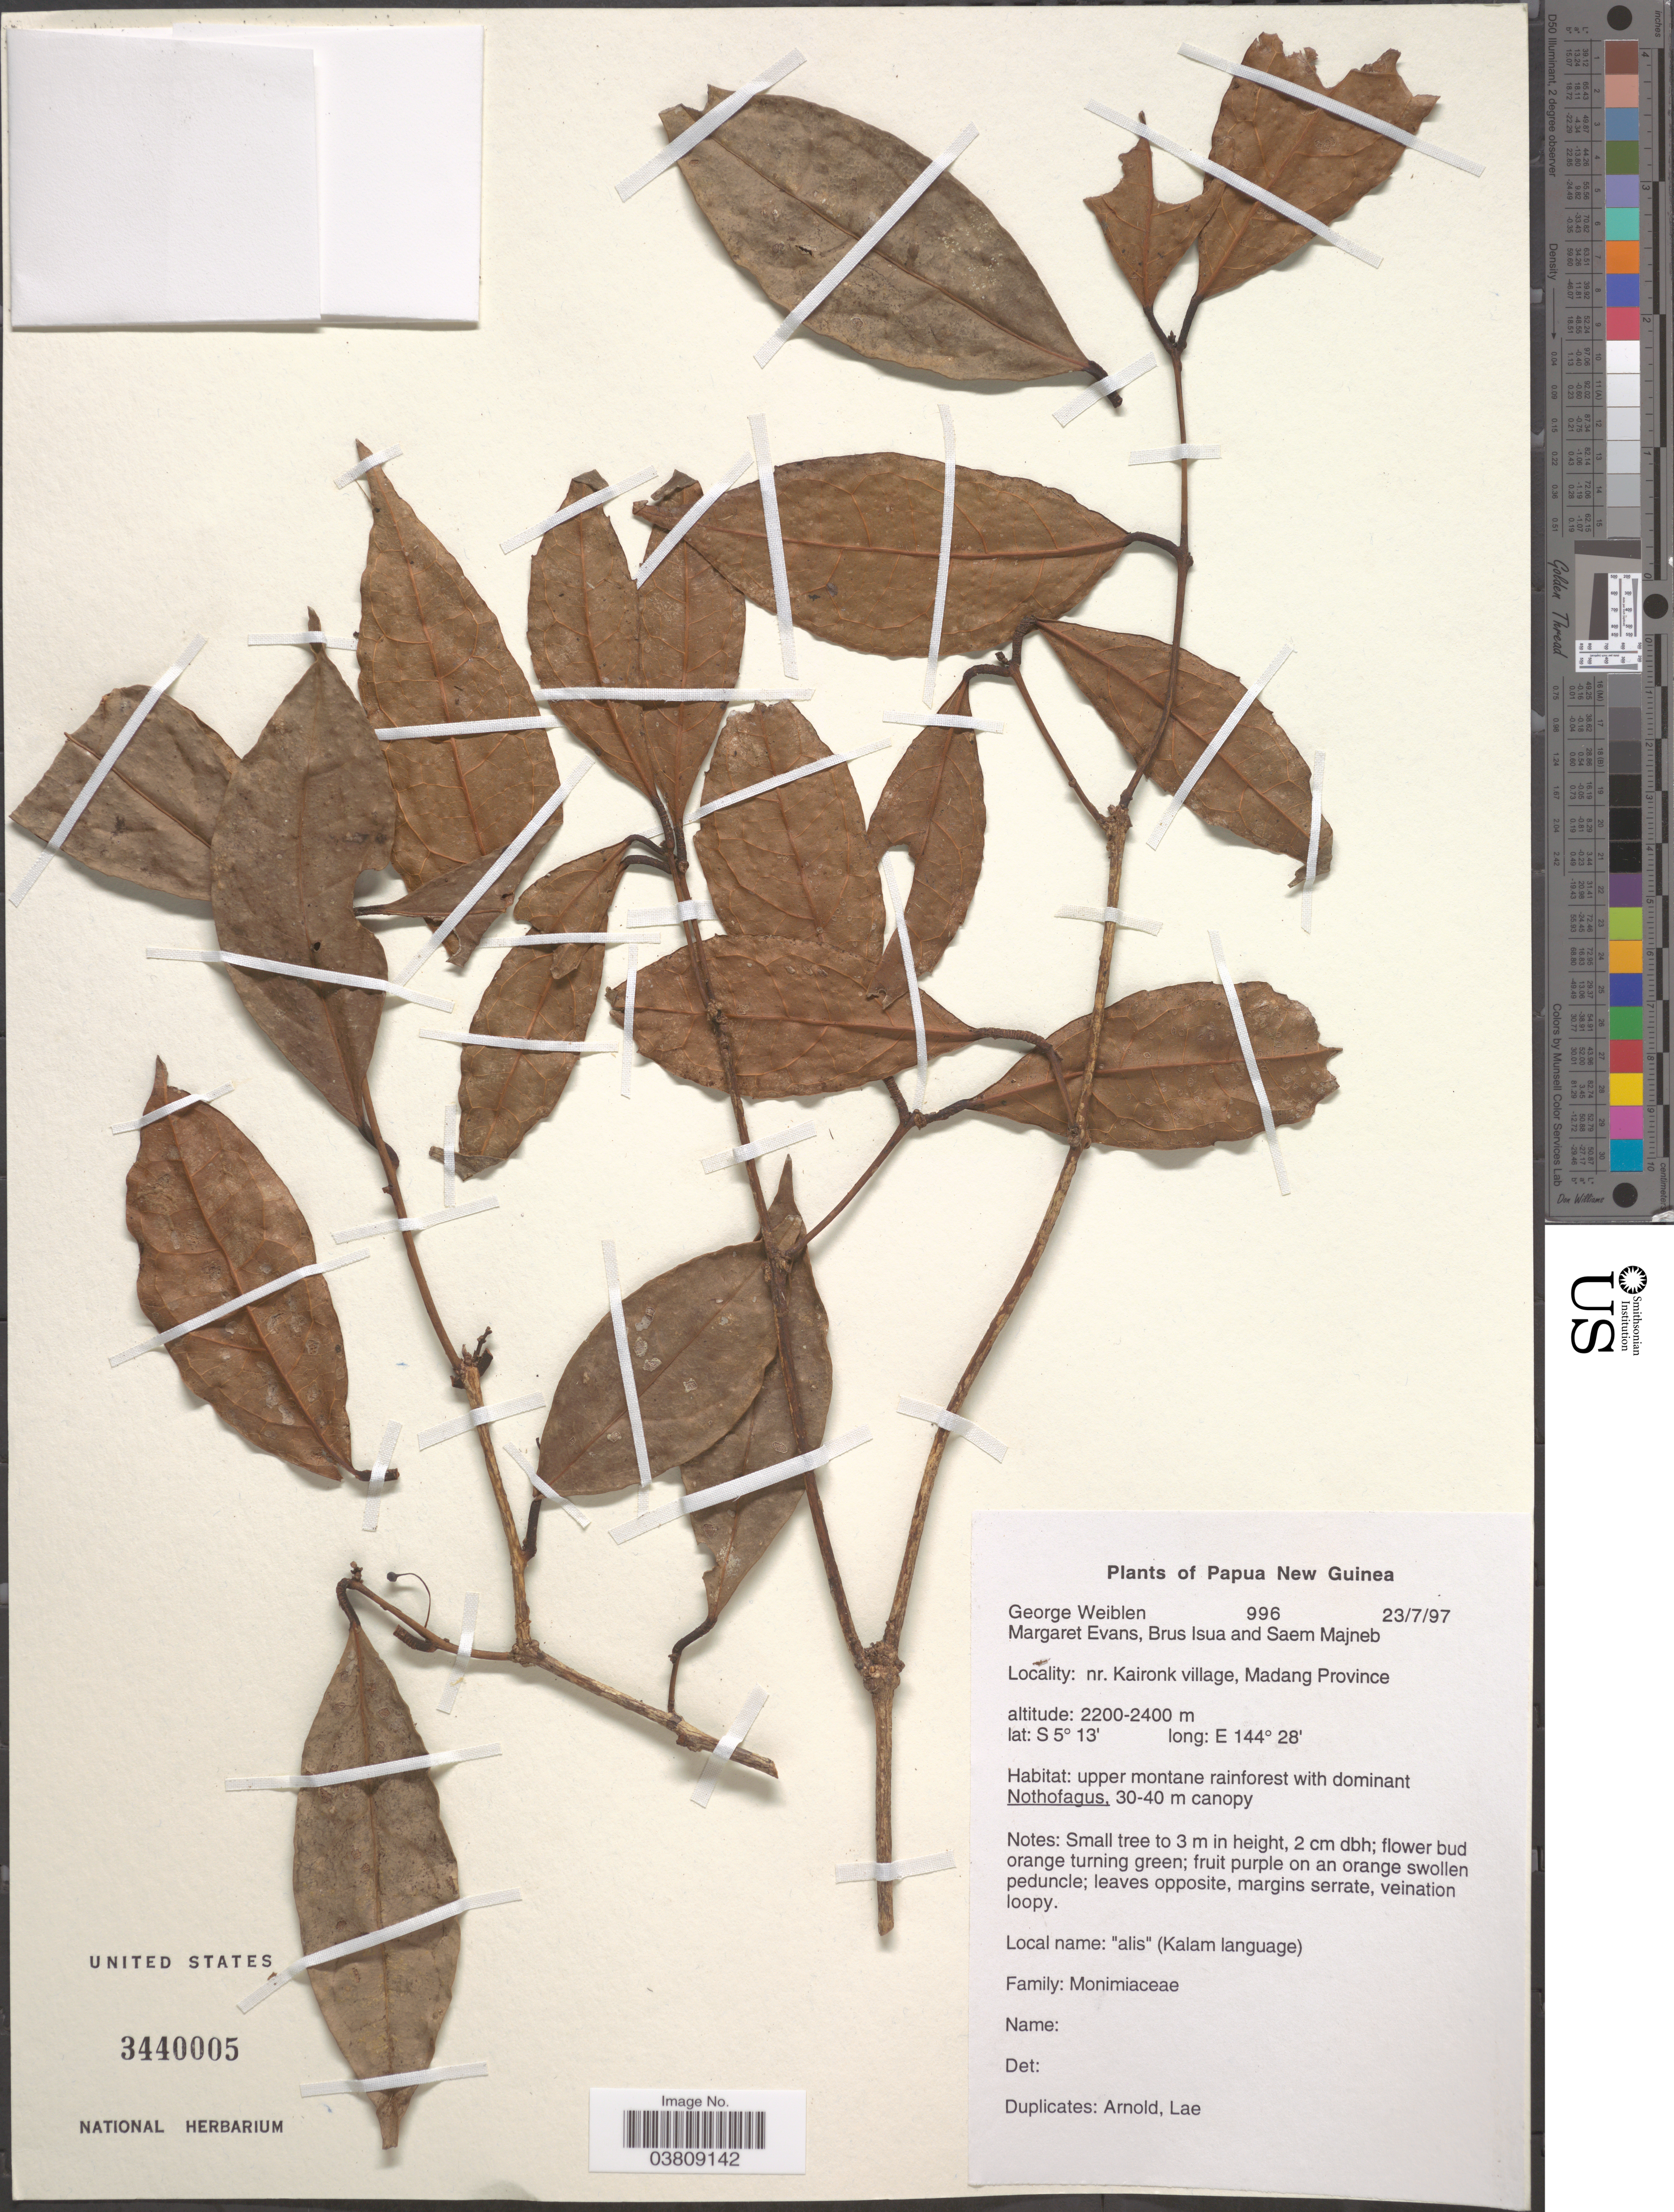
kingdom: Plantae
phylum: Tracheophyta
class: Magnoliopsida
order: Laurales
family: Monimiaceae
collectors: G. D. Weiblen, M. Evans, B. Isua & S. Majneb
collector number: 996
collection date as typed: Transcribed d/m/y: 23/7/97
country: Papua New Guinea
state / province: Madang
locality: Nr. Kaironk village.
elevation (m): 2200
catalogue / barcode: US 3440005